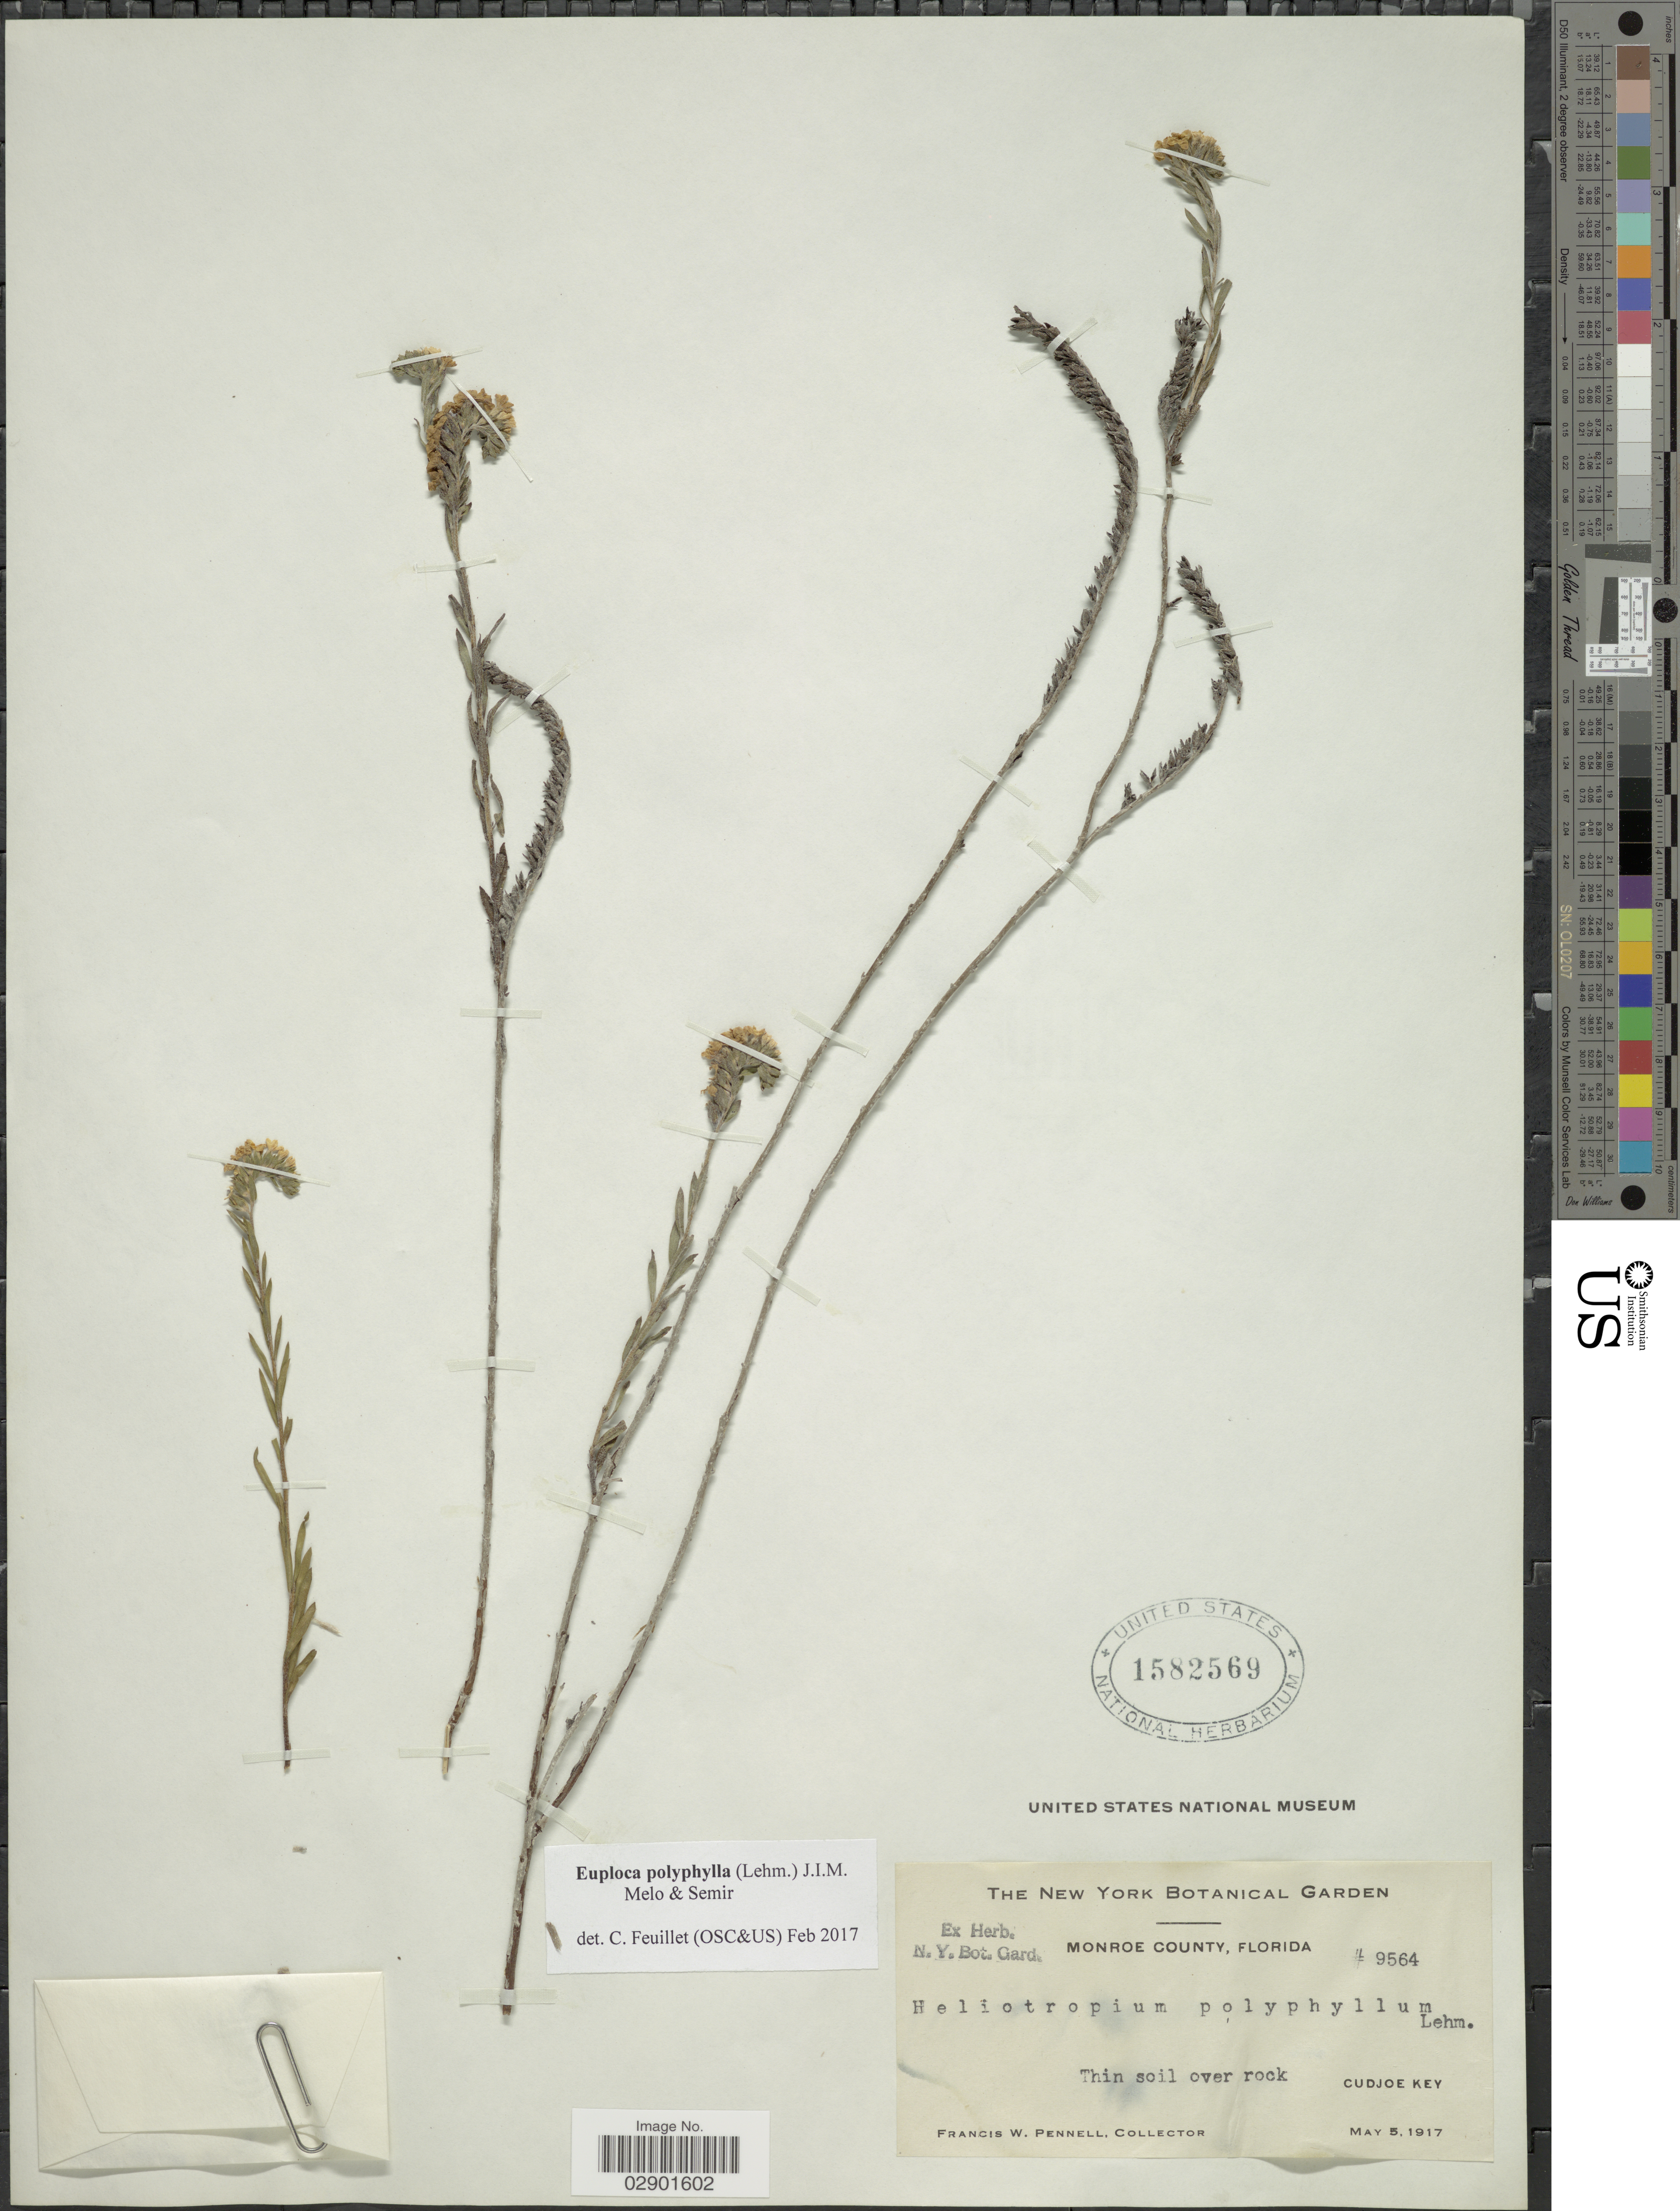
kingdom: Plantae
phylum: Tracheophyta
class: Magnoliopsida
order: Boraginales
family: Heliotropiaceae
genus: Euploca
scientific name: Euploca polyphylla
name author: (Lehm.) J.I.M. Melo & Semir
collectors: F. W. Pennell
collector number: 9564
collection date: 1917-05-05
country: United States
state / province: Florida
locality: Monroe County. Cudjoe Key.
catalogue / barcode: US 1582569